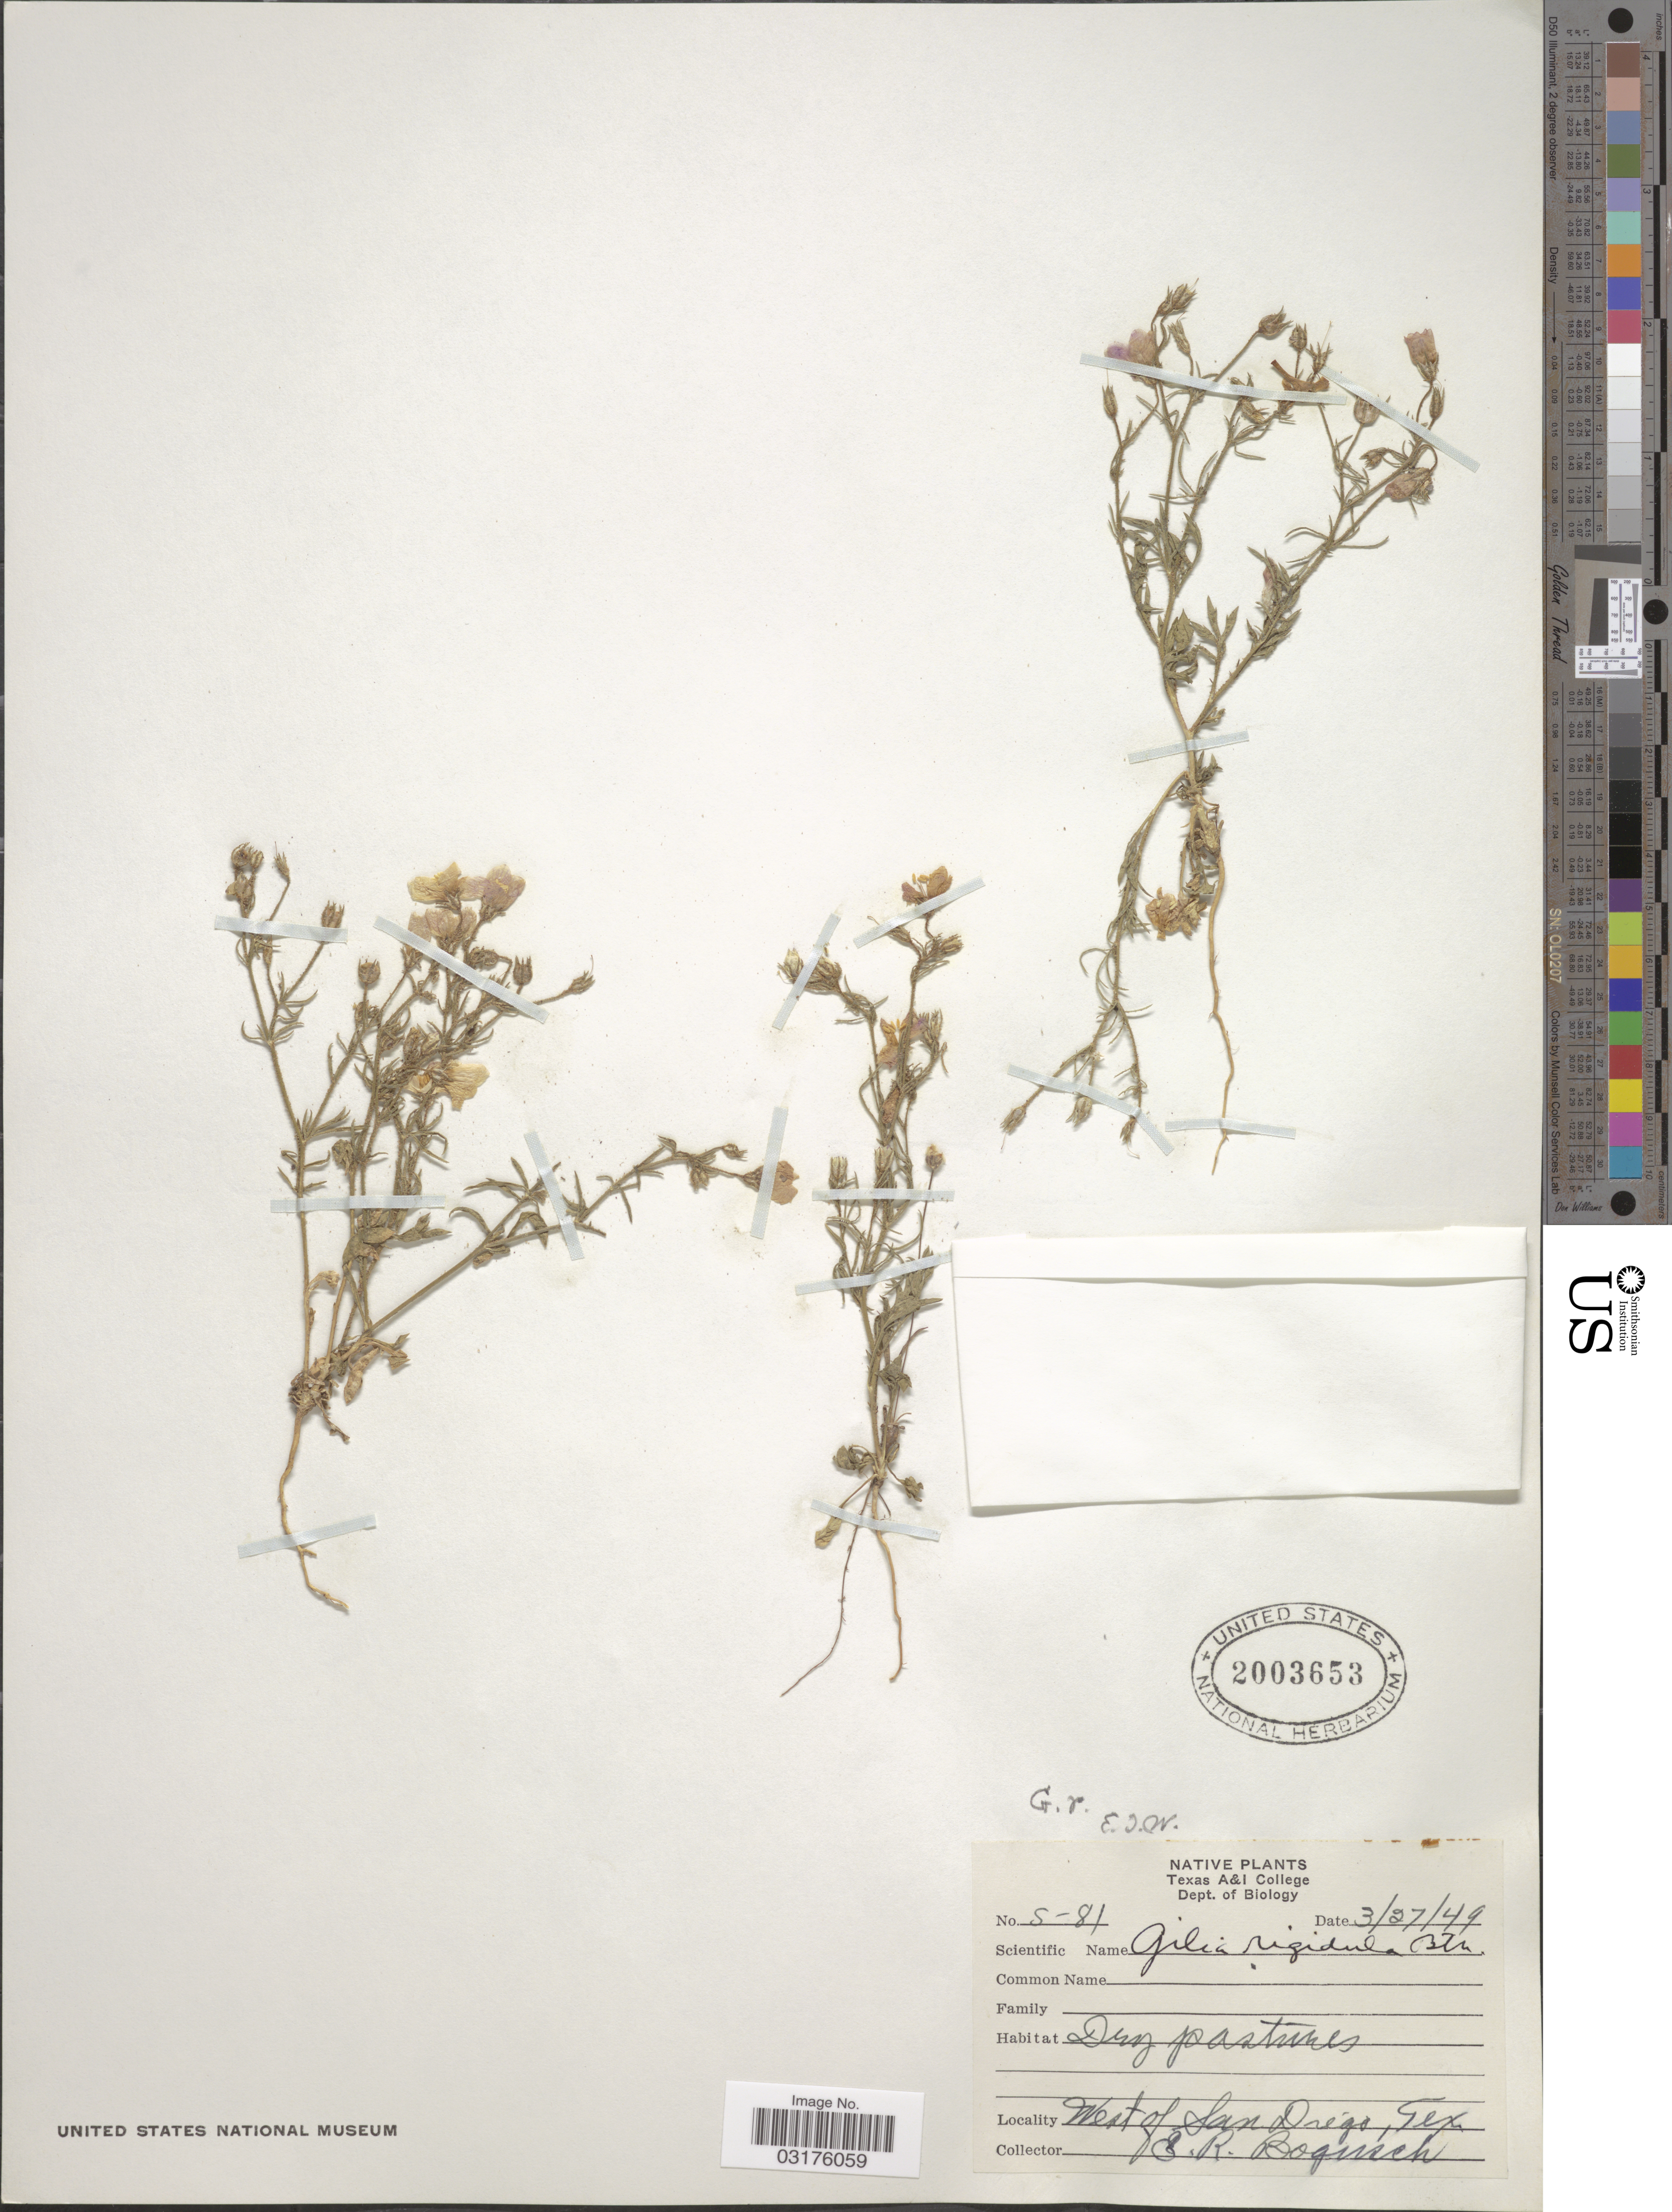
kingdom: Plantae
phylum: Tracheophyta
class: Magnoliopsida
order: Ericales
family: Polemoniaceae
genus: Giliastrum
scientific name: Giliastrum rigidulum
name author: (Benth.) Rydb.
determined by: Strong, Mark T., (BOT), Smithsonian Institution - National Museum of Natural History (UNITED STATES)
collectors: E. Bogusch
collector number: S-81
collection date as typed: Transcribed d/m/y: 27/3/49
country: United States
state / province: Texas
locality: West of San Diego.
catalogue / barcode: US 2003653